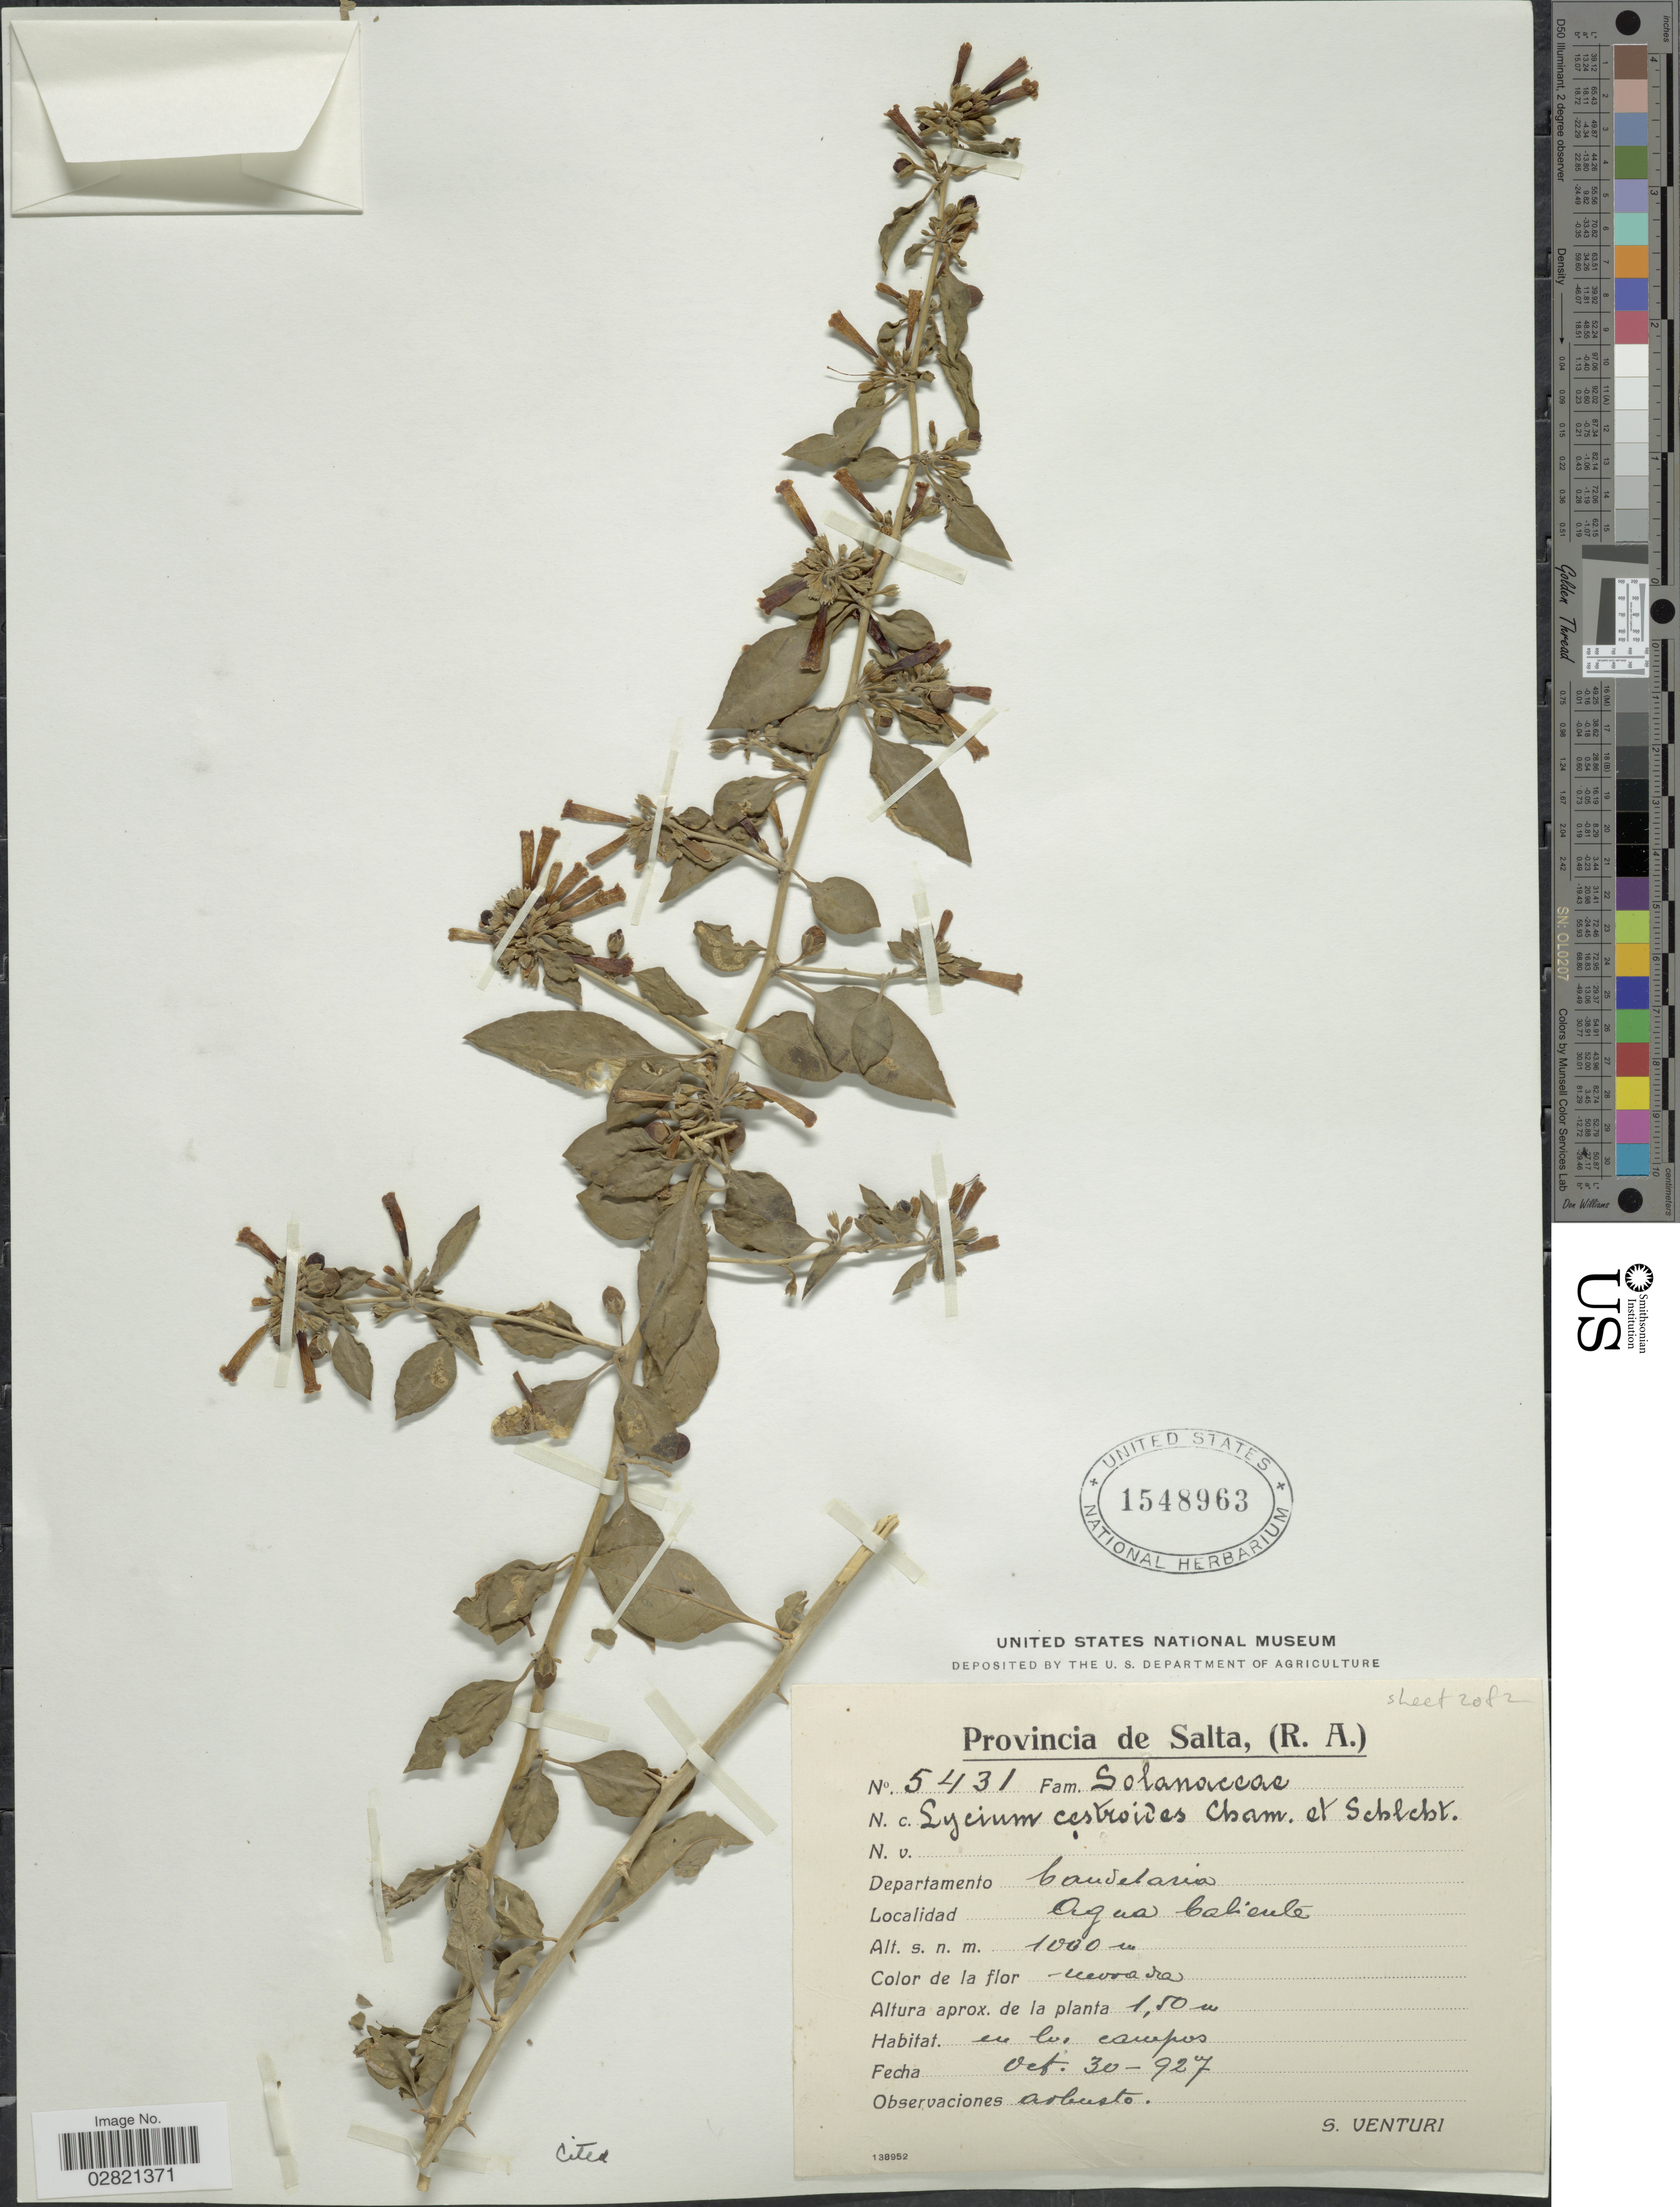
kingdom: Plantae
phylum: Tracheophyta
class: Magnoliopsida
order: Solanales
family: Solanaceae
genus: Lycium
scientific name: Lycium cestroides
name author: Schltdl.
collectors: S. Venturi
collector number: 5431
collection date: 1927-10-30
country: Argentina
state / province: Salta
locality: Departamento Candelaria, Agua Caliente.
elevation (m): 1000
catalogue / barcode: US 1548963